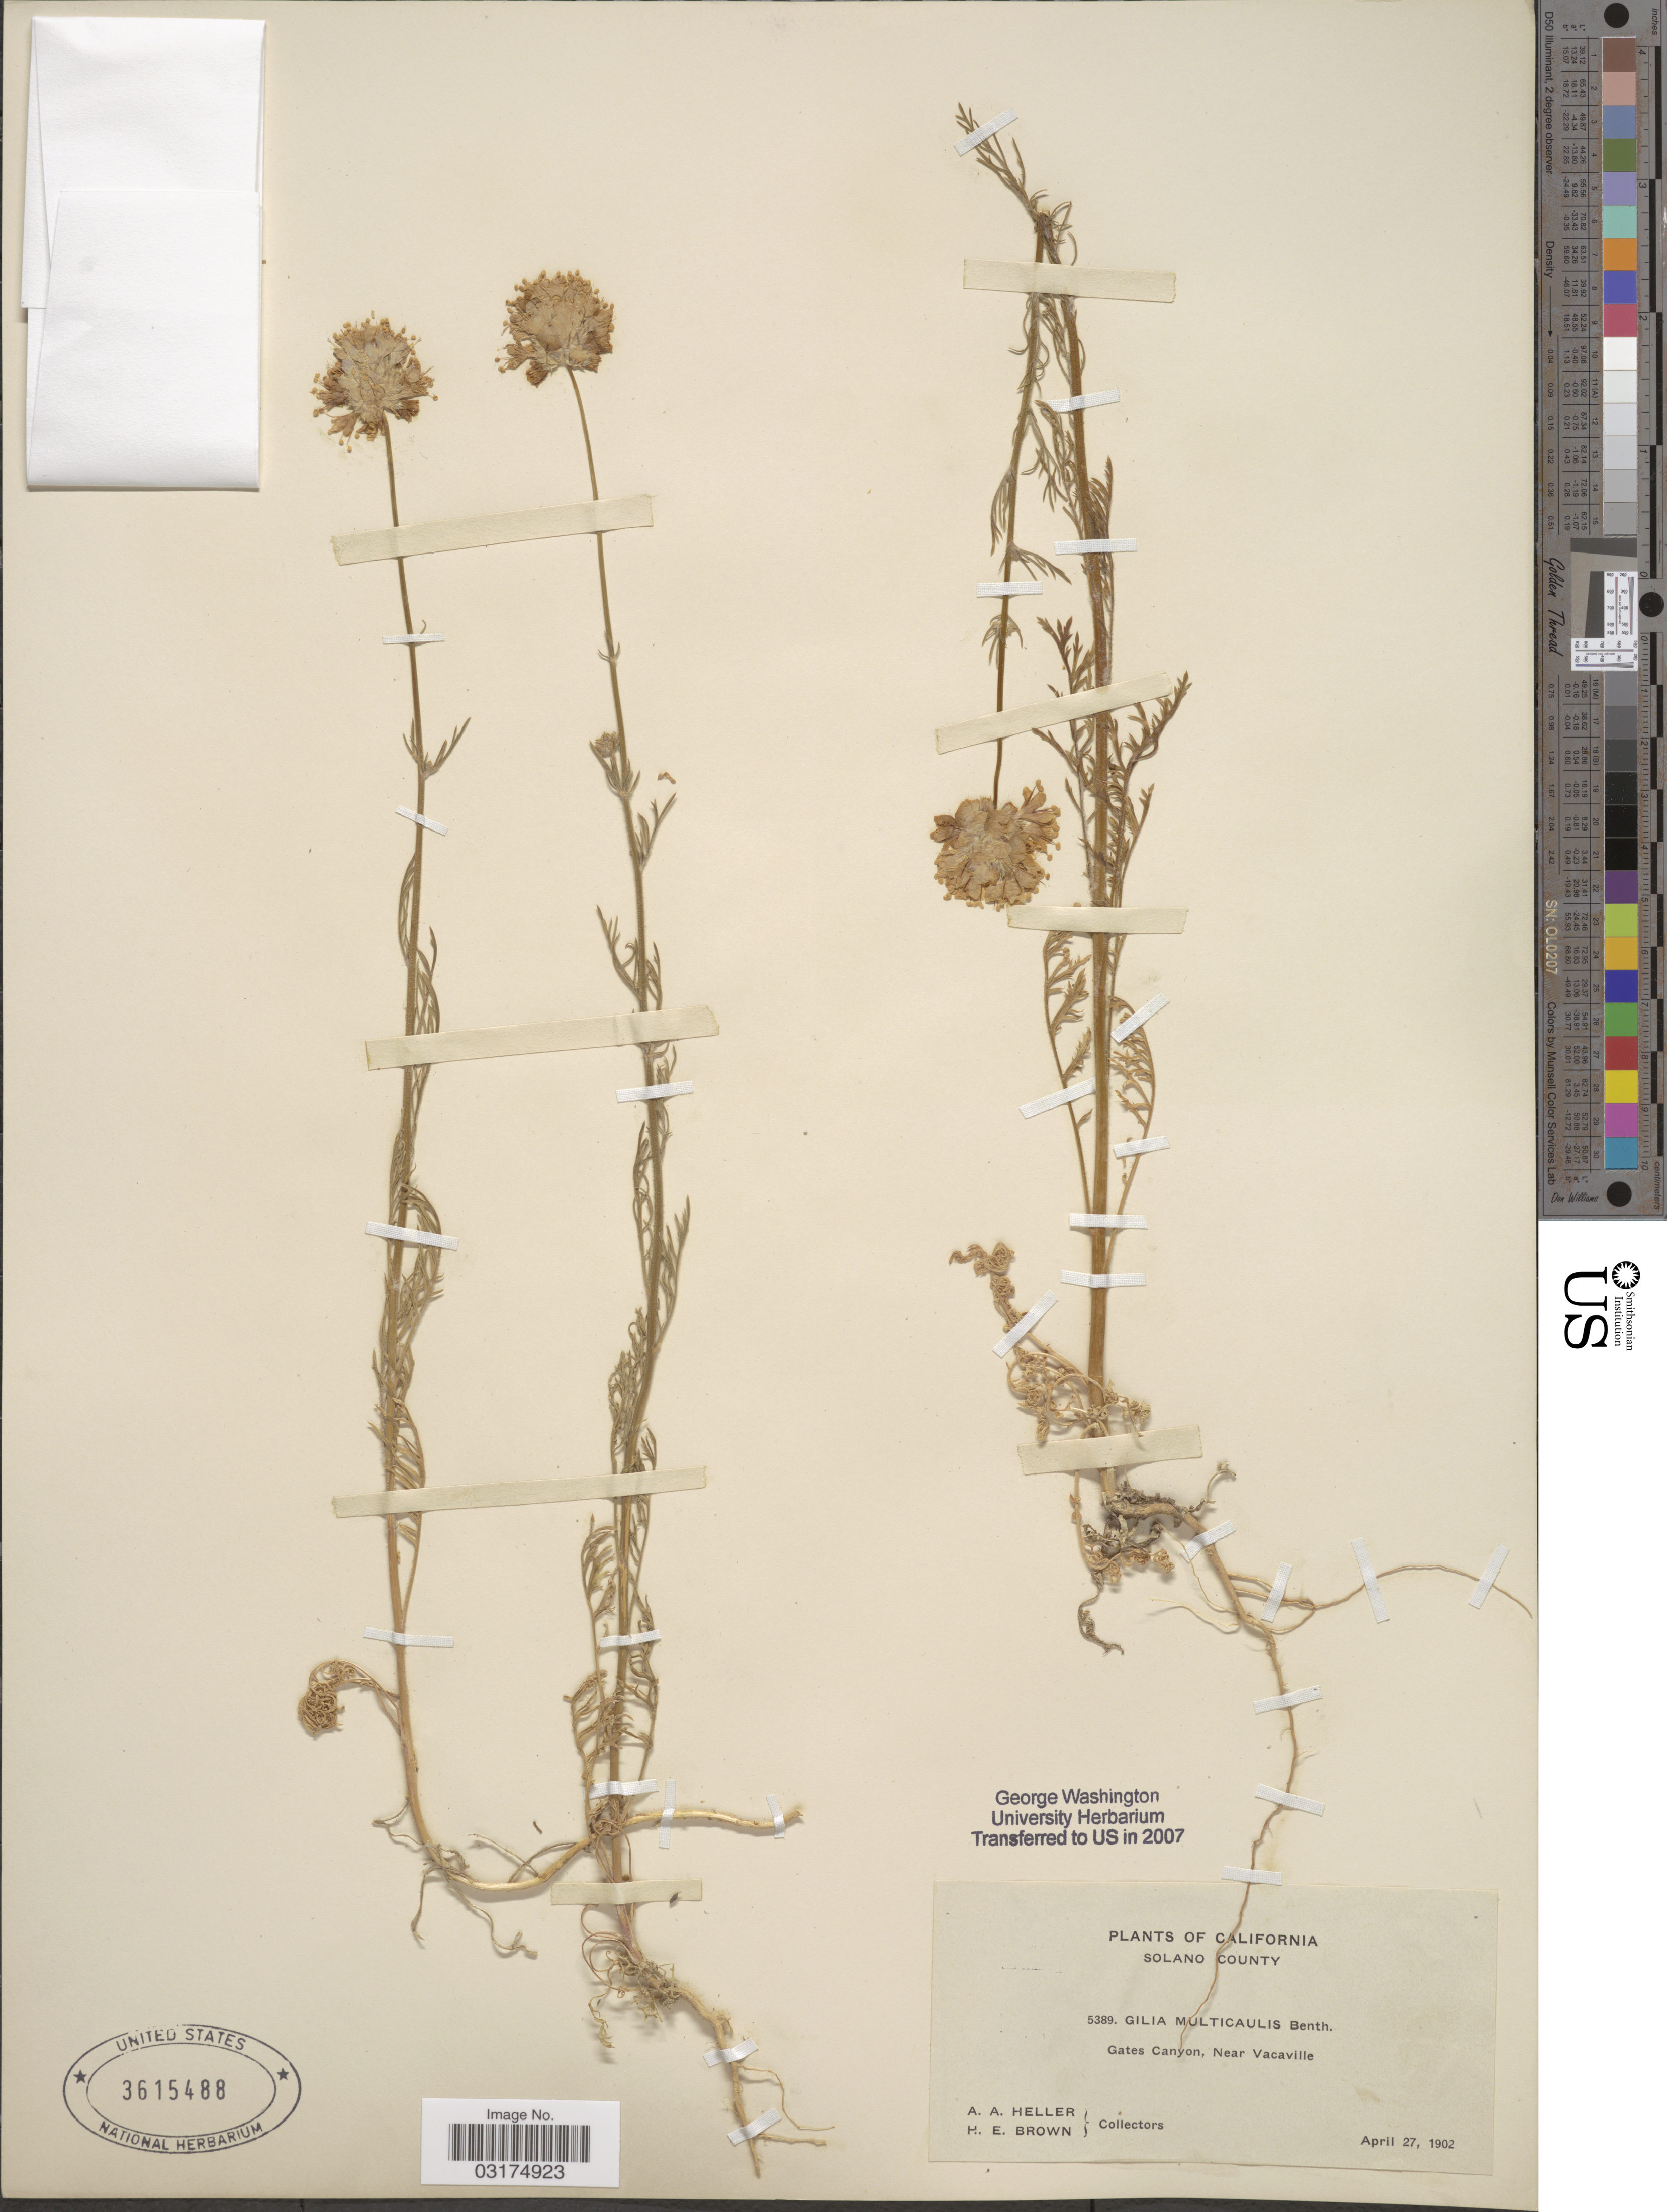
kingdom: Plantae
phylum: Tracheophyta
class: Magnoliopsida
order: Ericales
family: Polemoniaceae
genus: Gilia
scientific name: Gilia achilleifolia subsp. multicaulis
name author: (Benth.) V.E. Grant & A.D. Grant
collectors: A. A. Heller & H. E. Brown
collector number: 5389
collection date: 1902-04-27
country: United States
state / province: California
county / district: Solano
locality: Solano County. Gates Canyon, near Vacaville.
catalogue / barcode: US 3615488